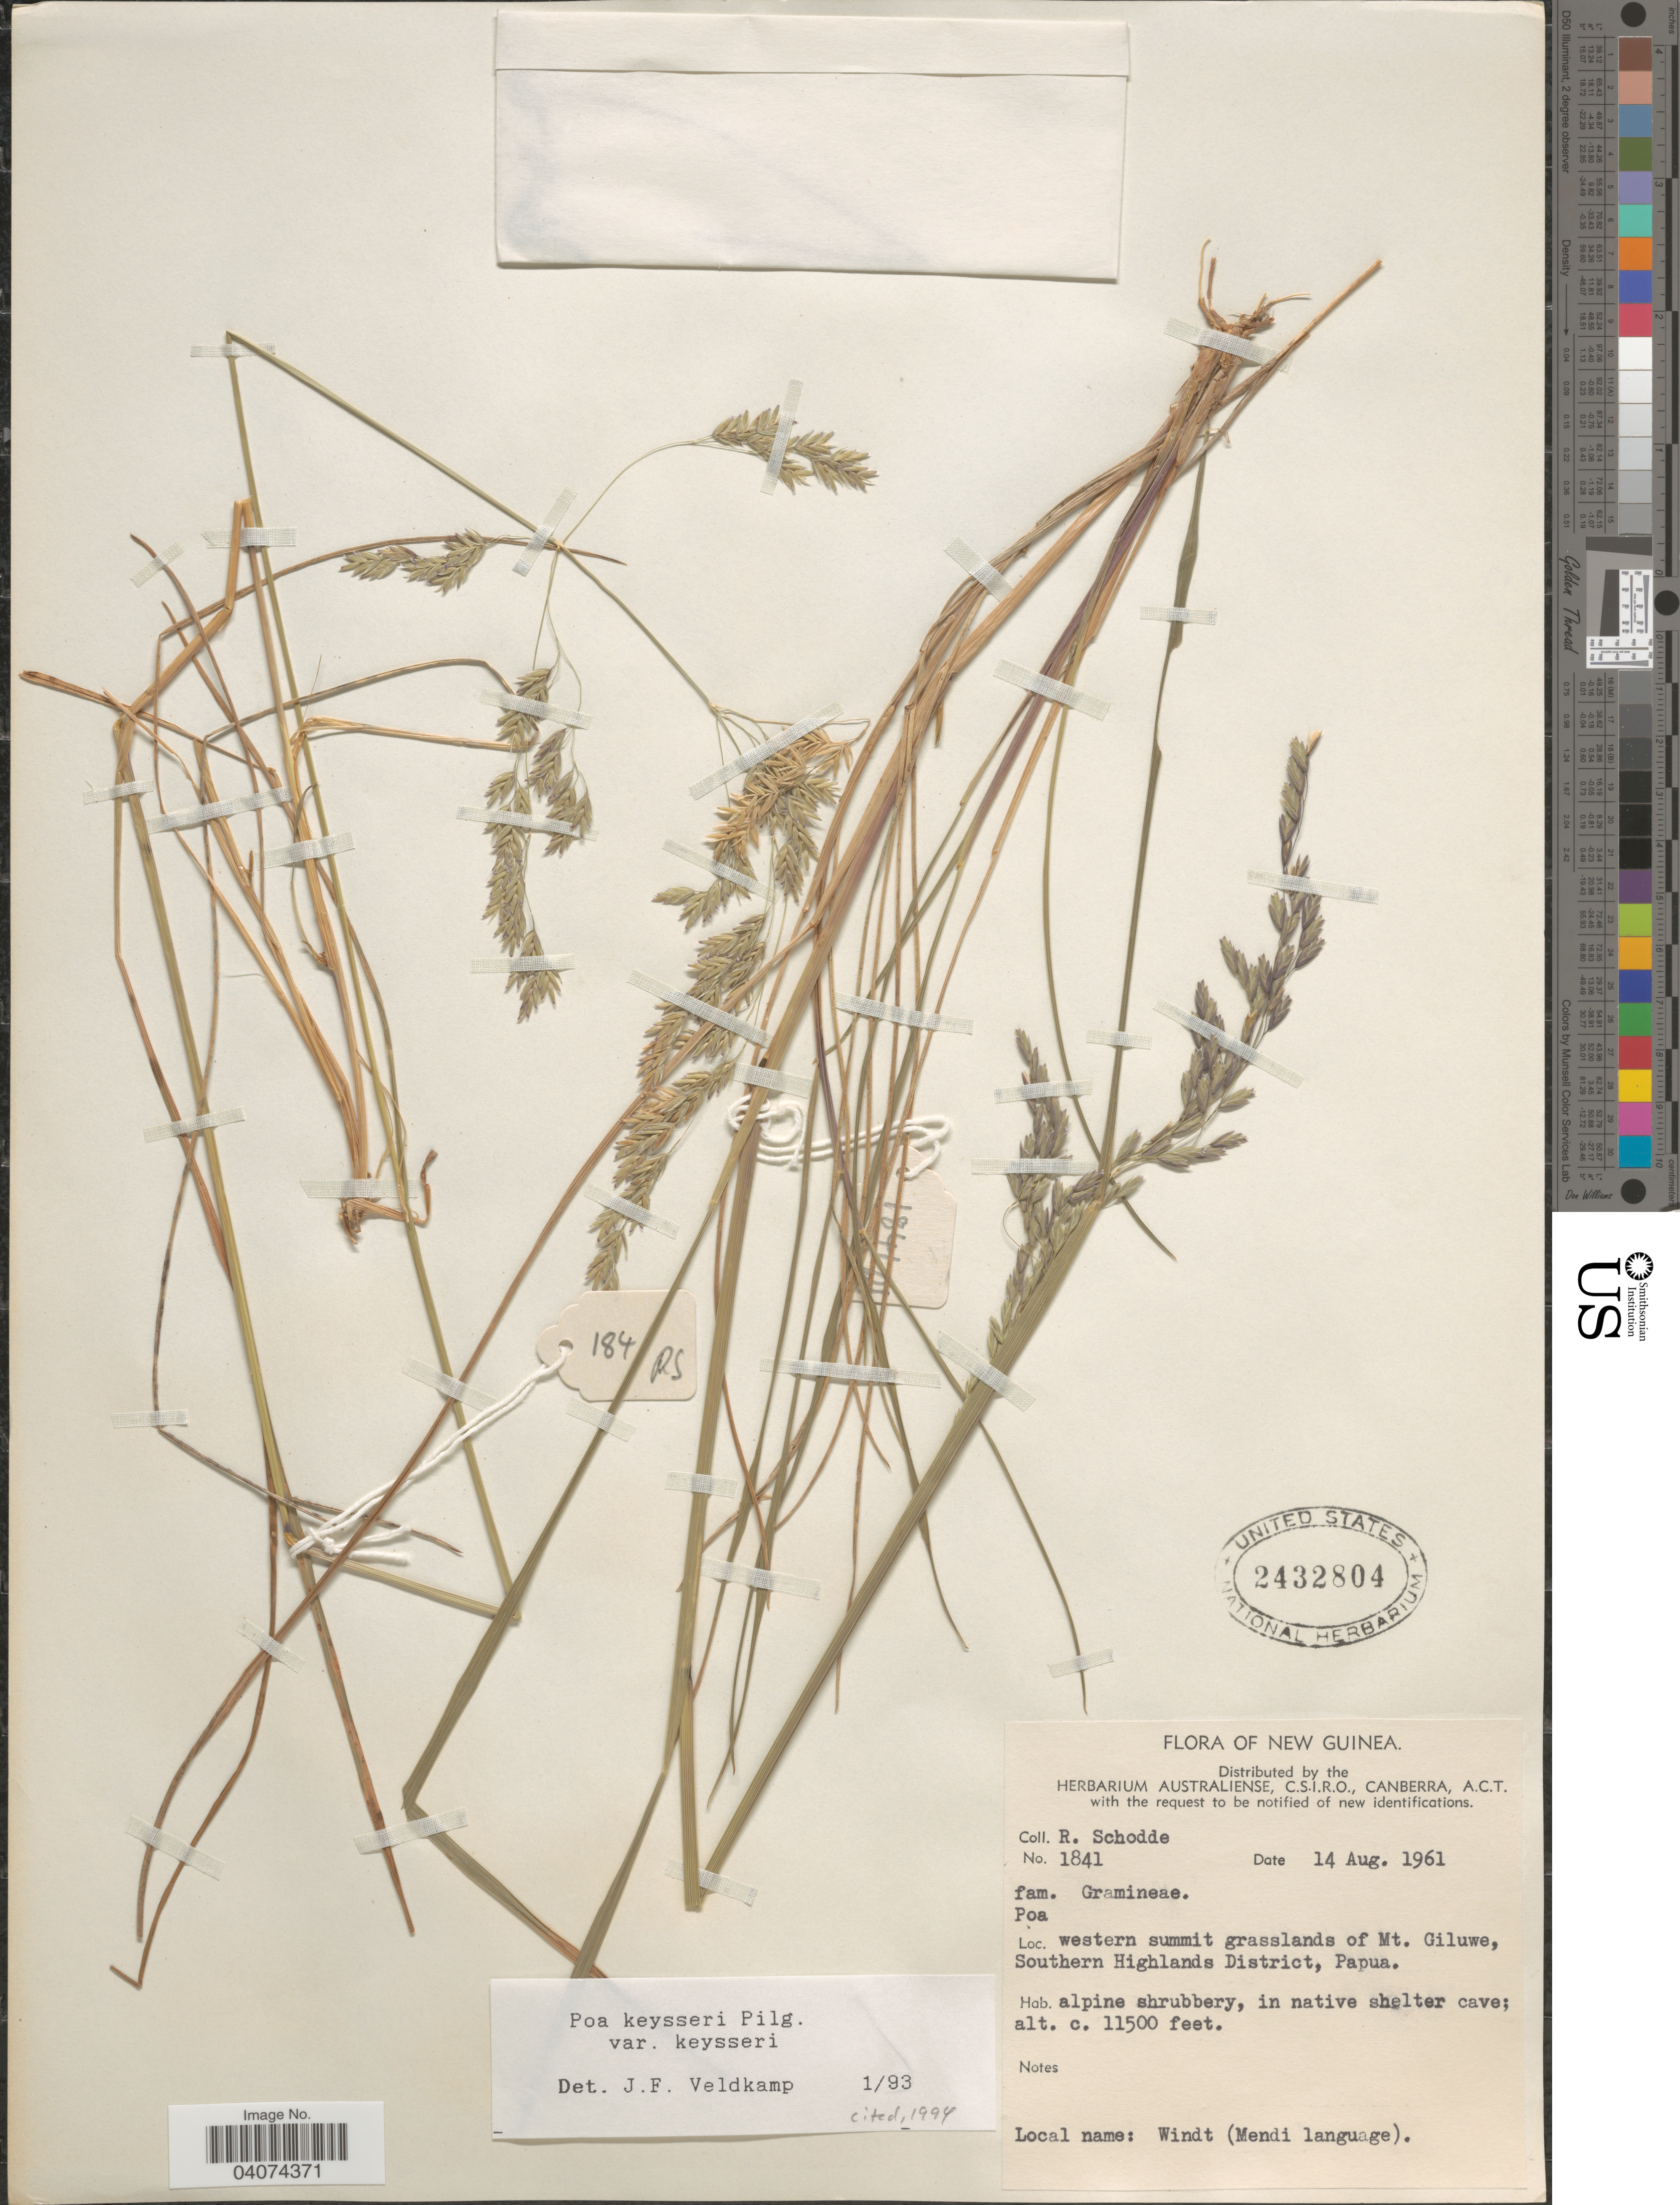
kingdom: Plantae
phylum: Tracheophyta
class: Liliopsida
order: Poales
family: Poaceae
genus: Poa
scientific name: Poa keysseri subsp. keysseri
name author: Pilg.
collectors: R. Schodde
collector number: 1841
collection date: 1961-08-14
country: Papua New Guinea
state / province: Southern Highlands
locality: New Guinea. Western summit grasslands of Mt. Giluwe, Southern Highlands District, Papua.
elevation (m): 3505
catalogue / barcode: US 2432804